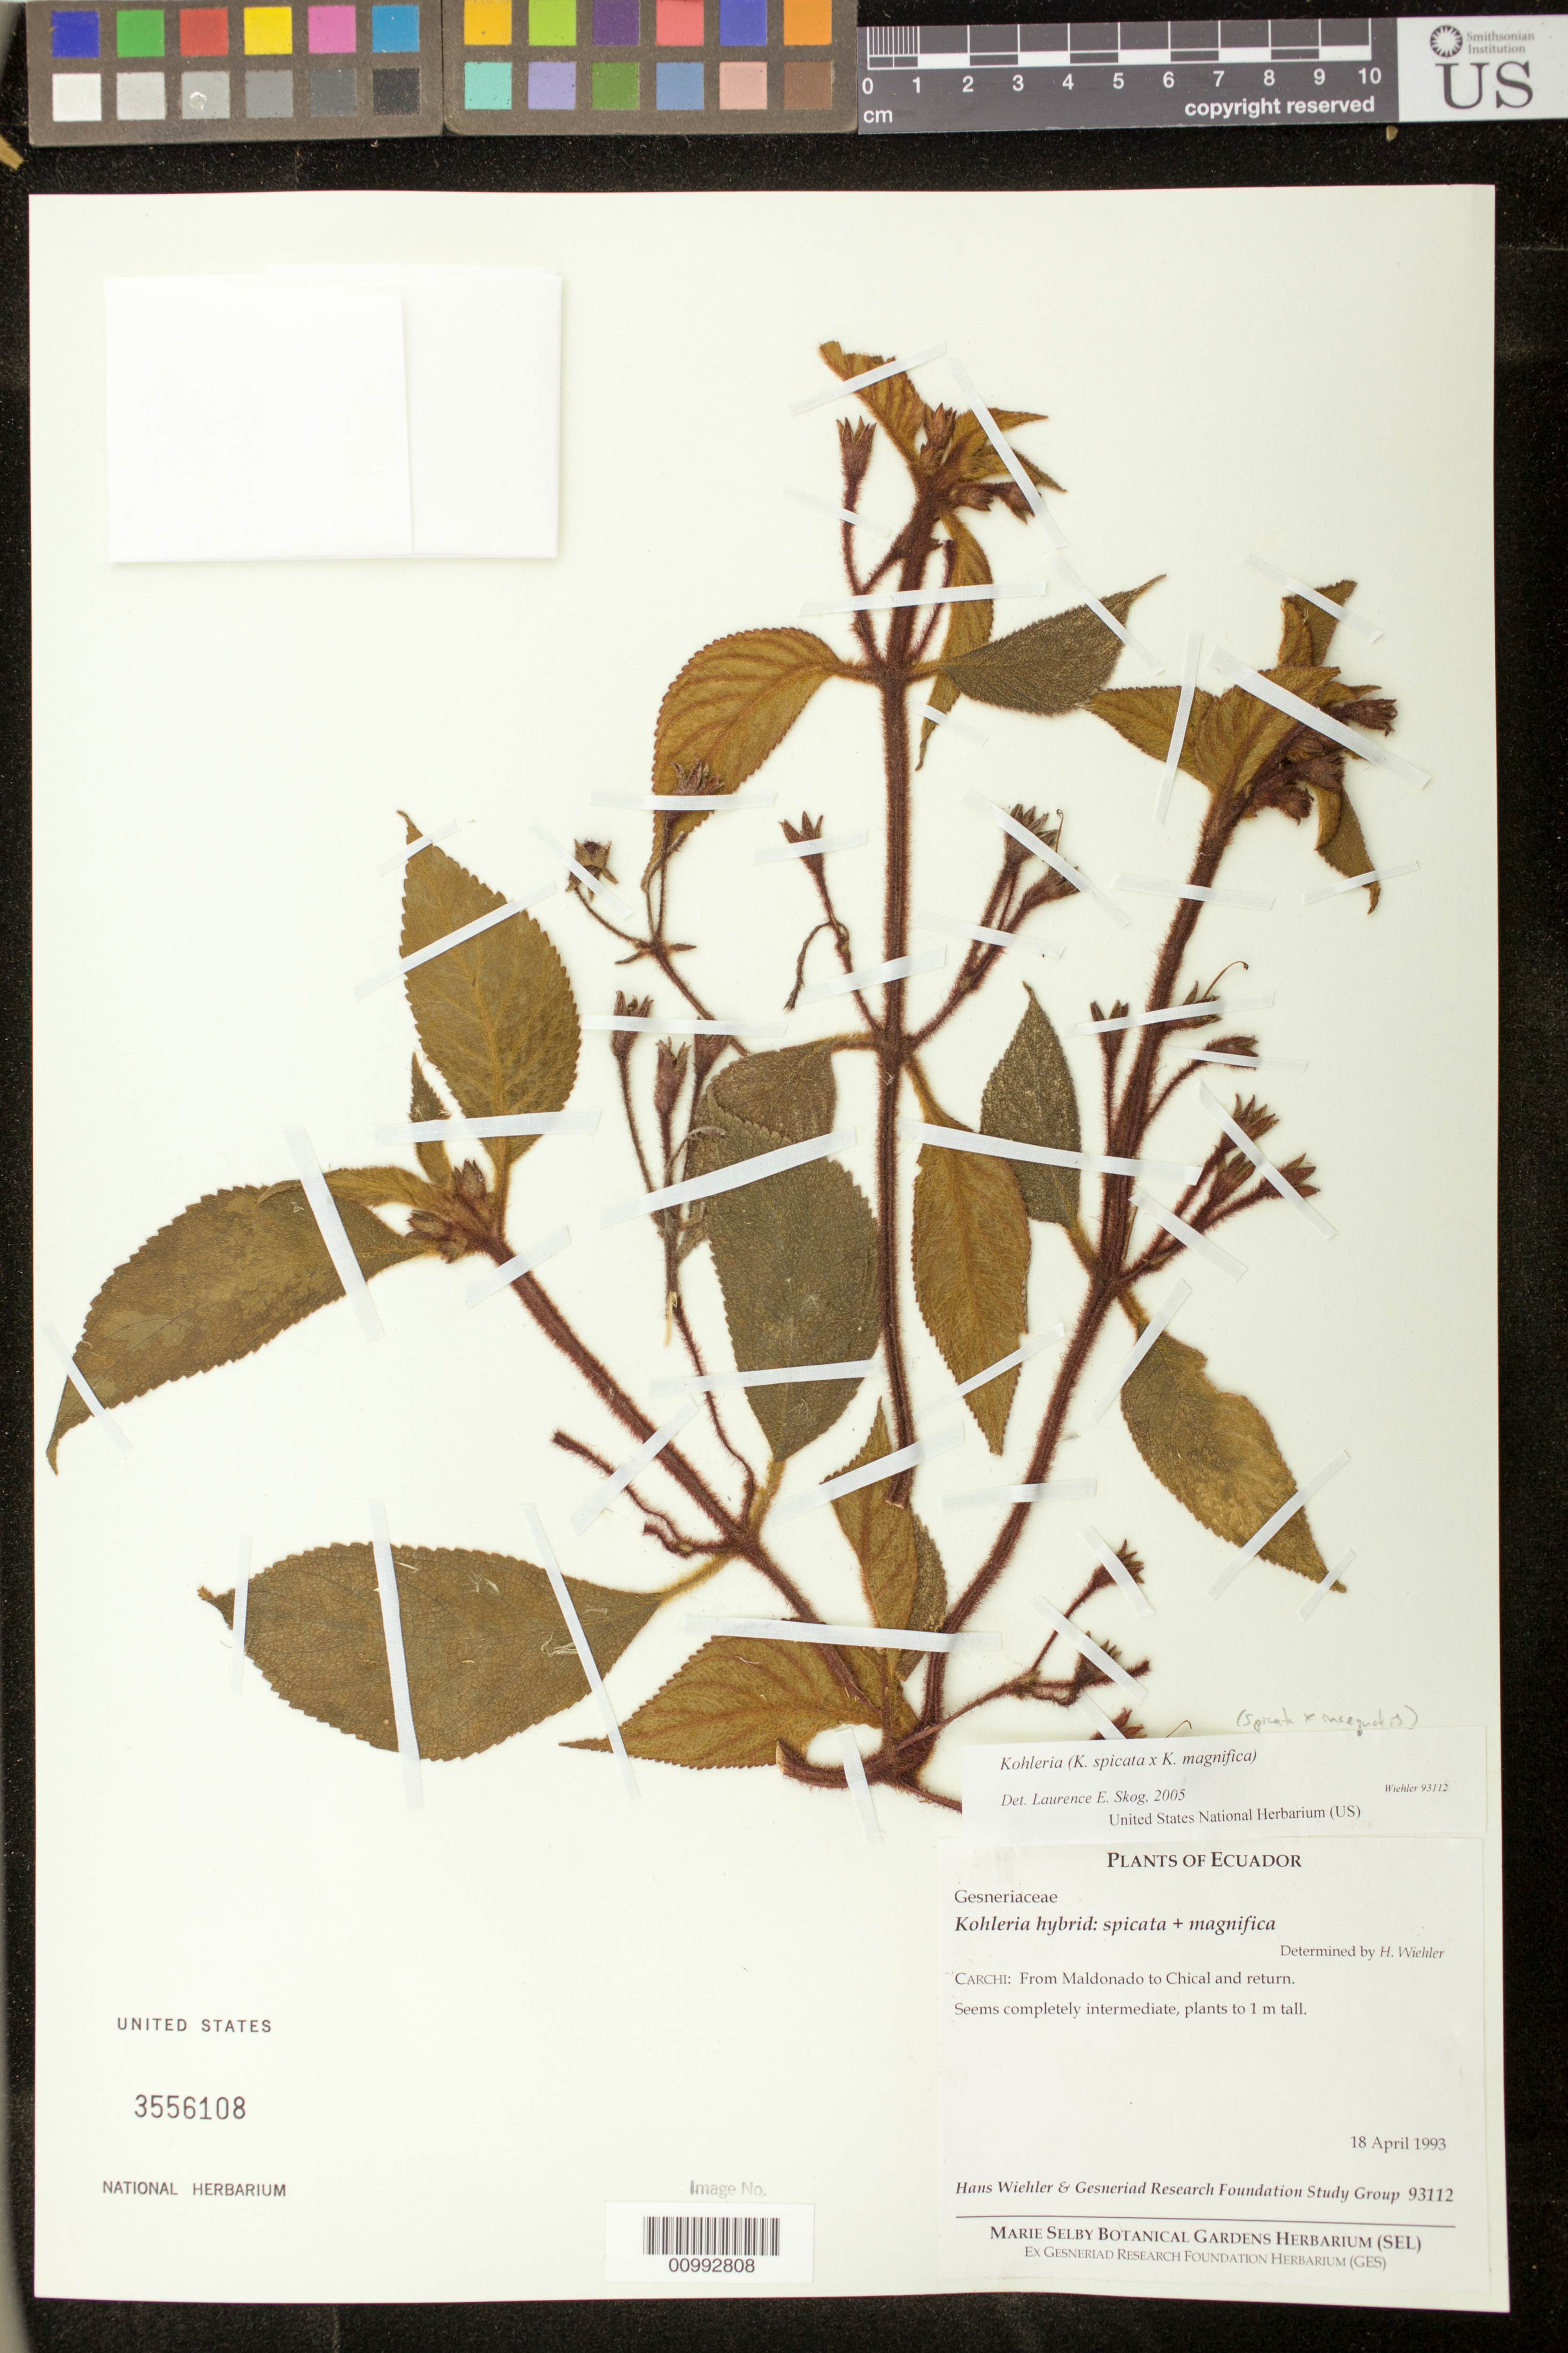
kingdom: Plantae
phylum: Tracheophyta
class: Magnoliopsida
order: Lamiales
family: Gesneriaceae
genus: Kohleria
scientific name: Kohleria hybrid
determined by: Skog, Laurence E.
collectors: H. J. Wiehler & GRF Study Group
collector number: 93112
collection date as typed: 18 Apr 1993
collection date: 1993-04-18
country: Ecuador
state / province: Carchi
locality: Carchi: from Maldonado to Chical and return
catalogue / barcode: US 3556108